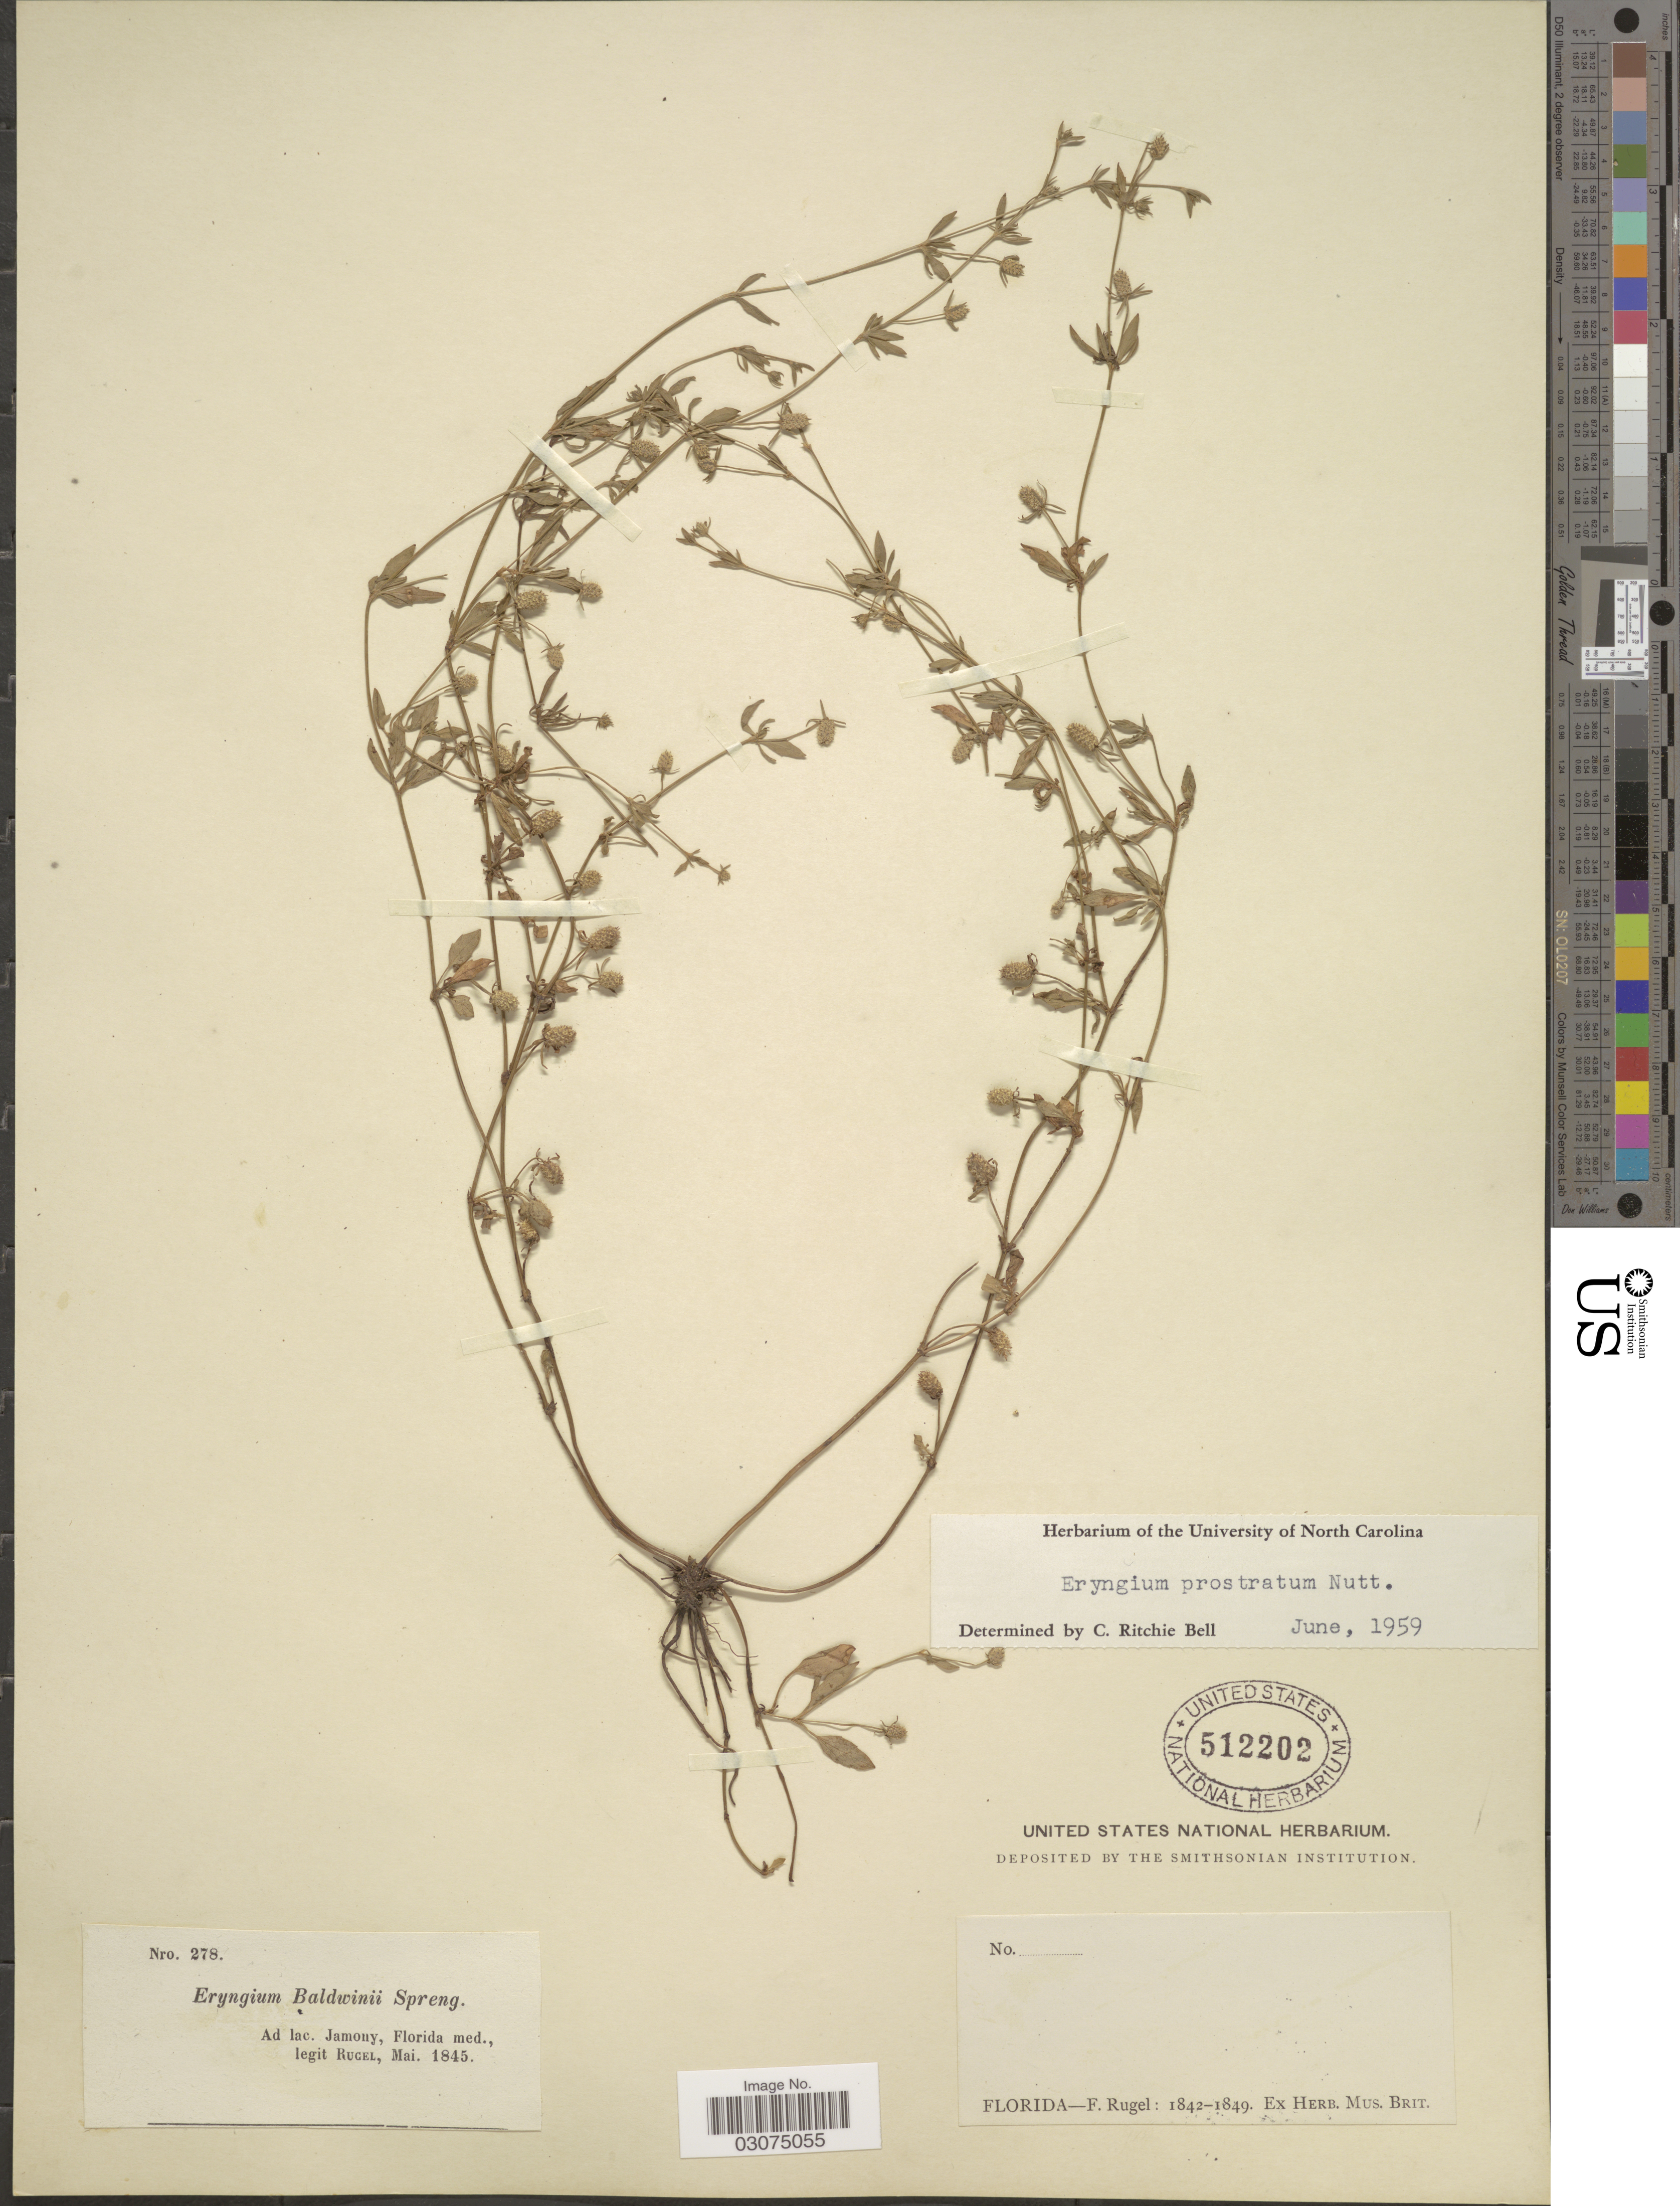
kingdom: Plantae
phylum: Tracheophyta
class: Magnoliopsida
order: Apiales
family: Apiaceae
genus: Eryngium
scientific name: Eryngium prostratum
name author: Nutt. ex DC.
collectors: F. Rugel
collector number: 278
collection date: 1845-05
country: United States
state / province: Florida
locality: Ad lac. Jamony, Florida med.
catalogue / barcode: US 512202